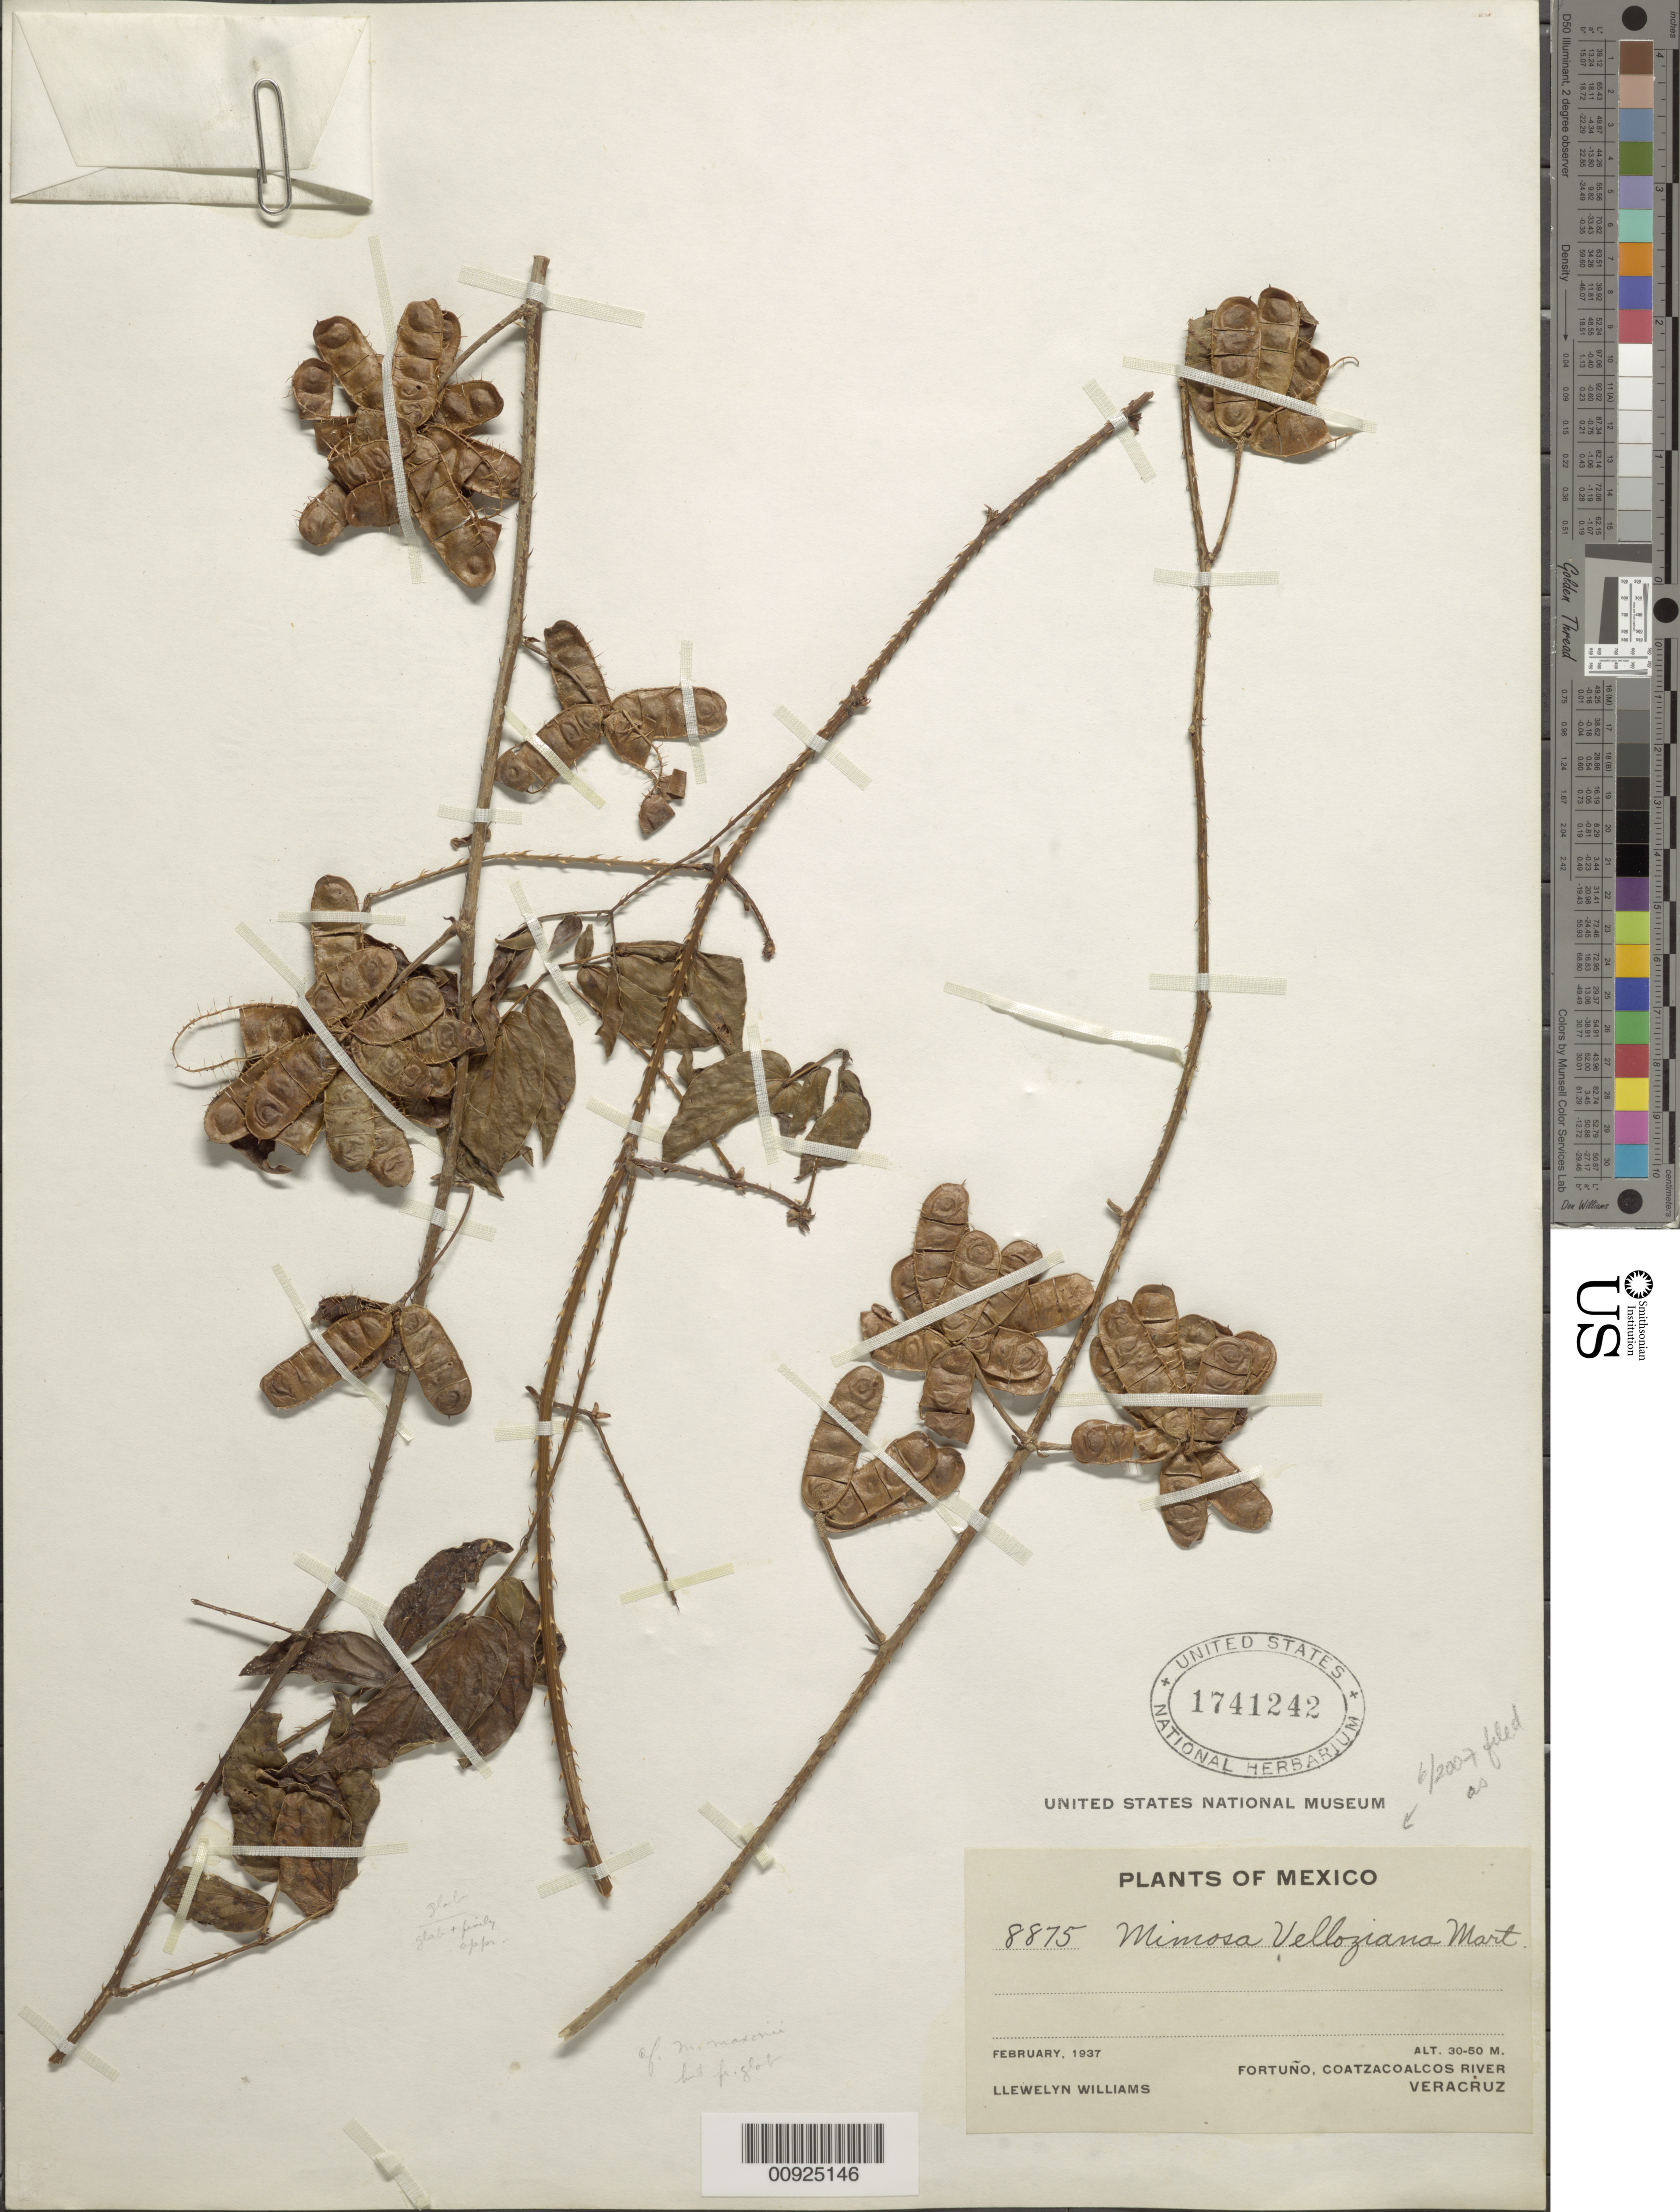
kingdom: Plantae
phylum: Tracheophyta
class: Magnoliopsida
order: Fabales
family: Fabaceae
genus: Mimosa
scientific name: Mimosa velloziana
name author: Mart.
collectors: L. Williams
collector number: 8875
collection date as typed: Feb 1937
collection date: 1937-02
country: Mexico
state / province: Veracruz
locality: Fortuño, Coatzacoalcos River, Veracruz.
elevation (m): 50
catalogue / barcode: US 1741242